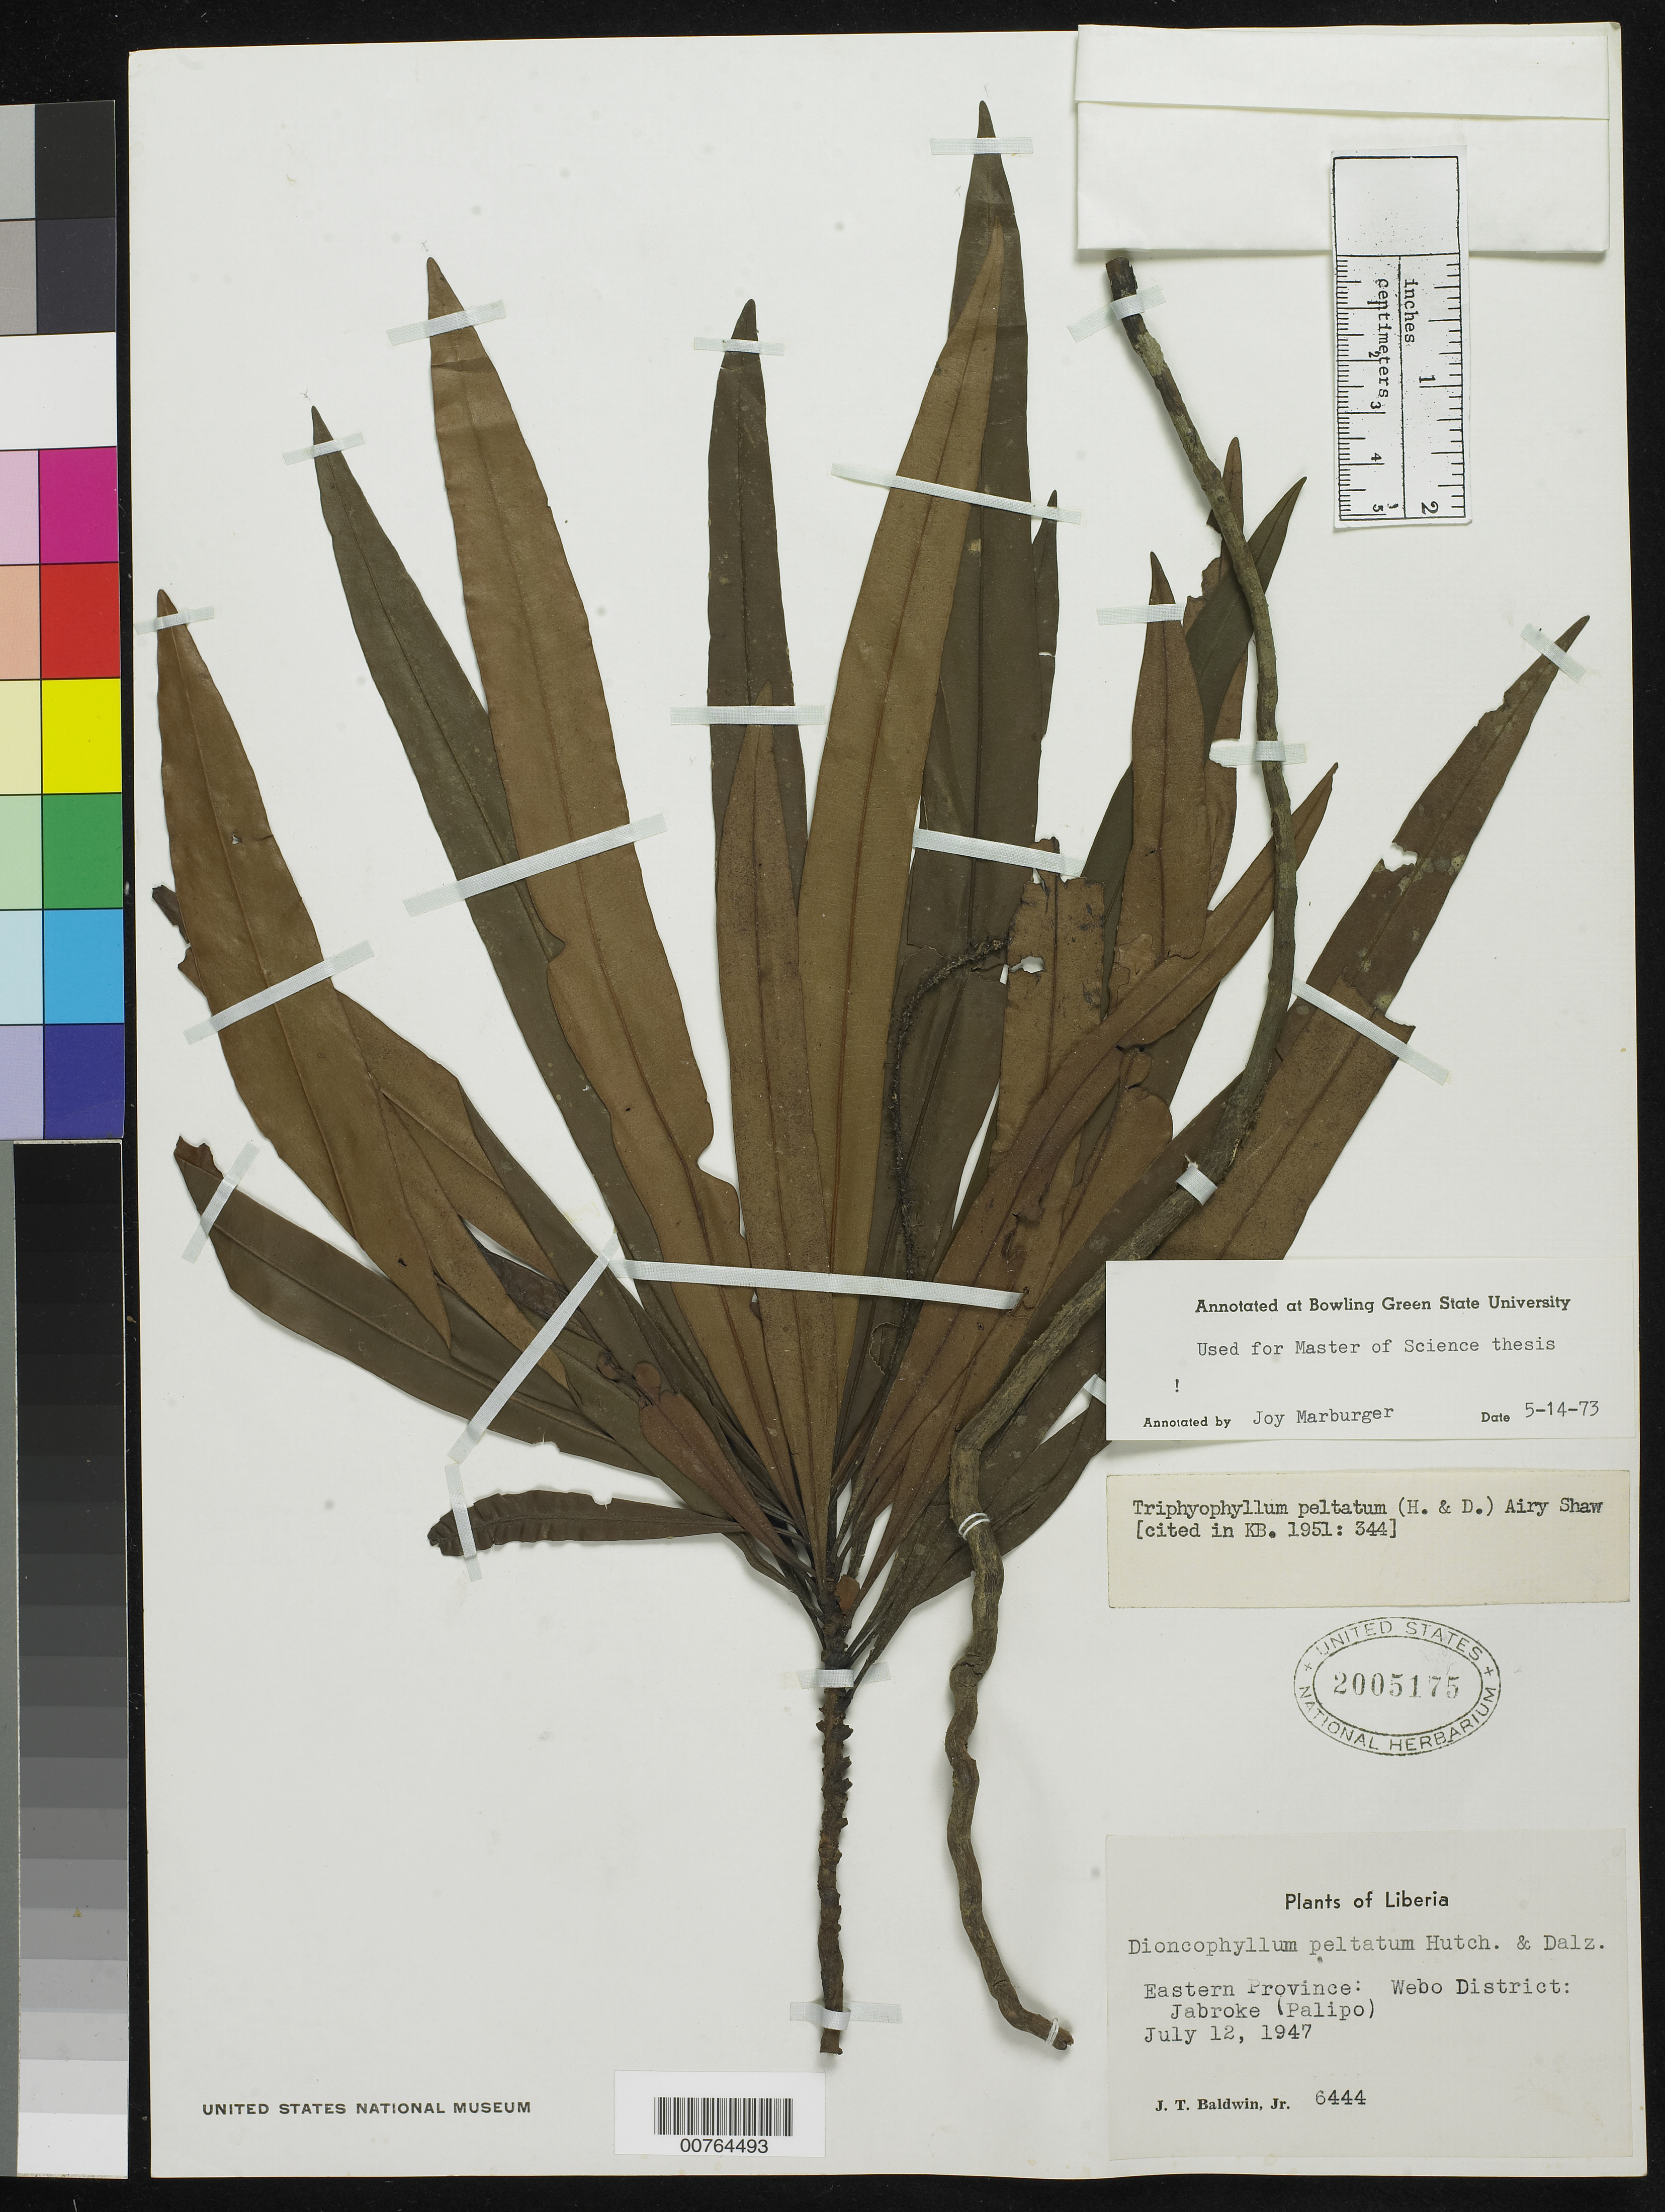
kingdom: Plantae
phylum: Tracheophyta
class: Magnoliopsida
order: Caryophyllales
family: Dioncophyllaceae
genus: Triphyophyllum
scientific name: Triphyophyllum peltatum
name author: (Hutch. & Dalziel) Airy Shaw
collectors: J. T. Baldwin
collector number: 6444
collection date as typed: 12 Jul 1947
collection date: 1947-07-12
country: Liberia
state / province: River Gee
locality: Eastern Province: Webo District, Jabroke (Palipo)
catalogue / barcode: US 2005175